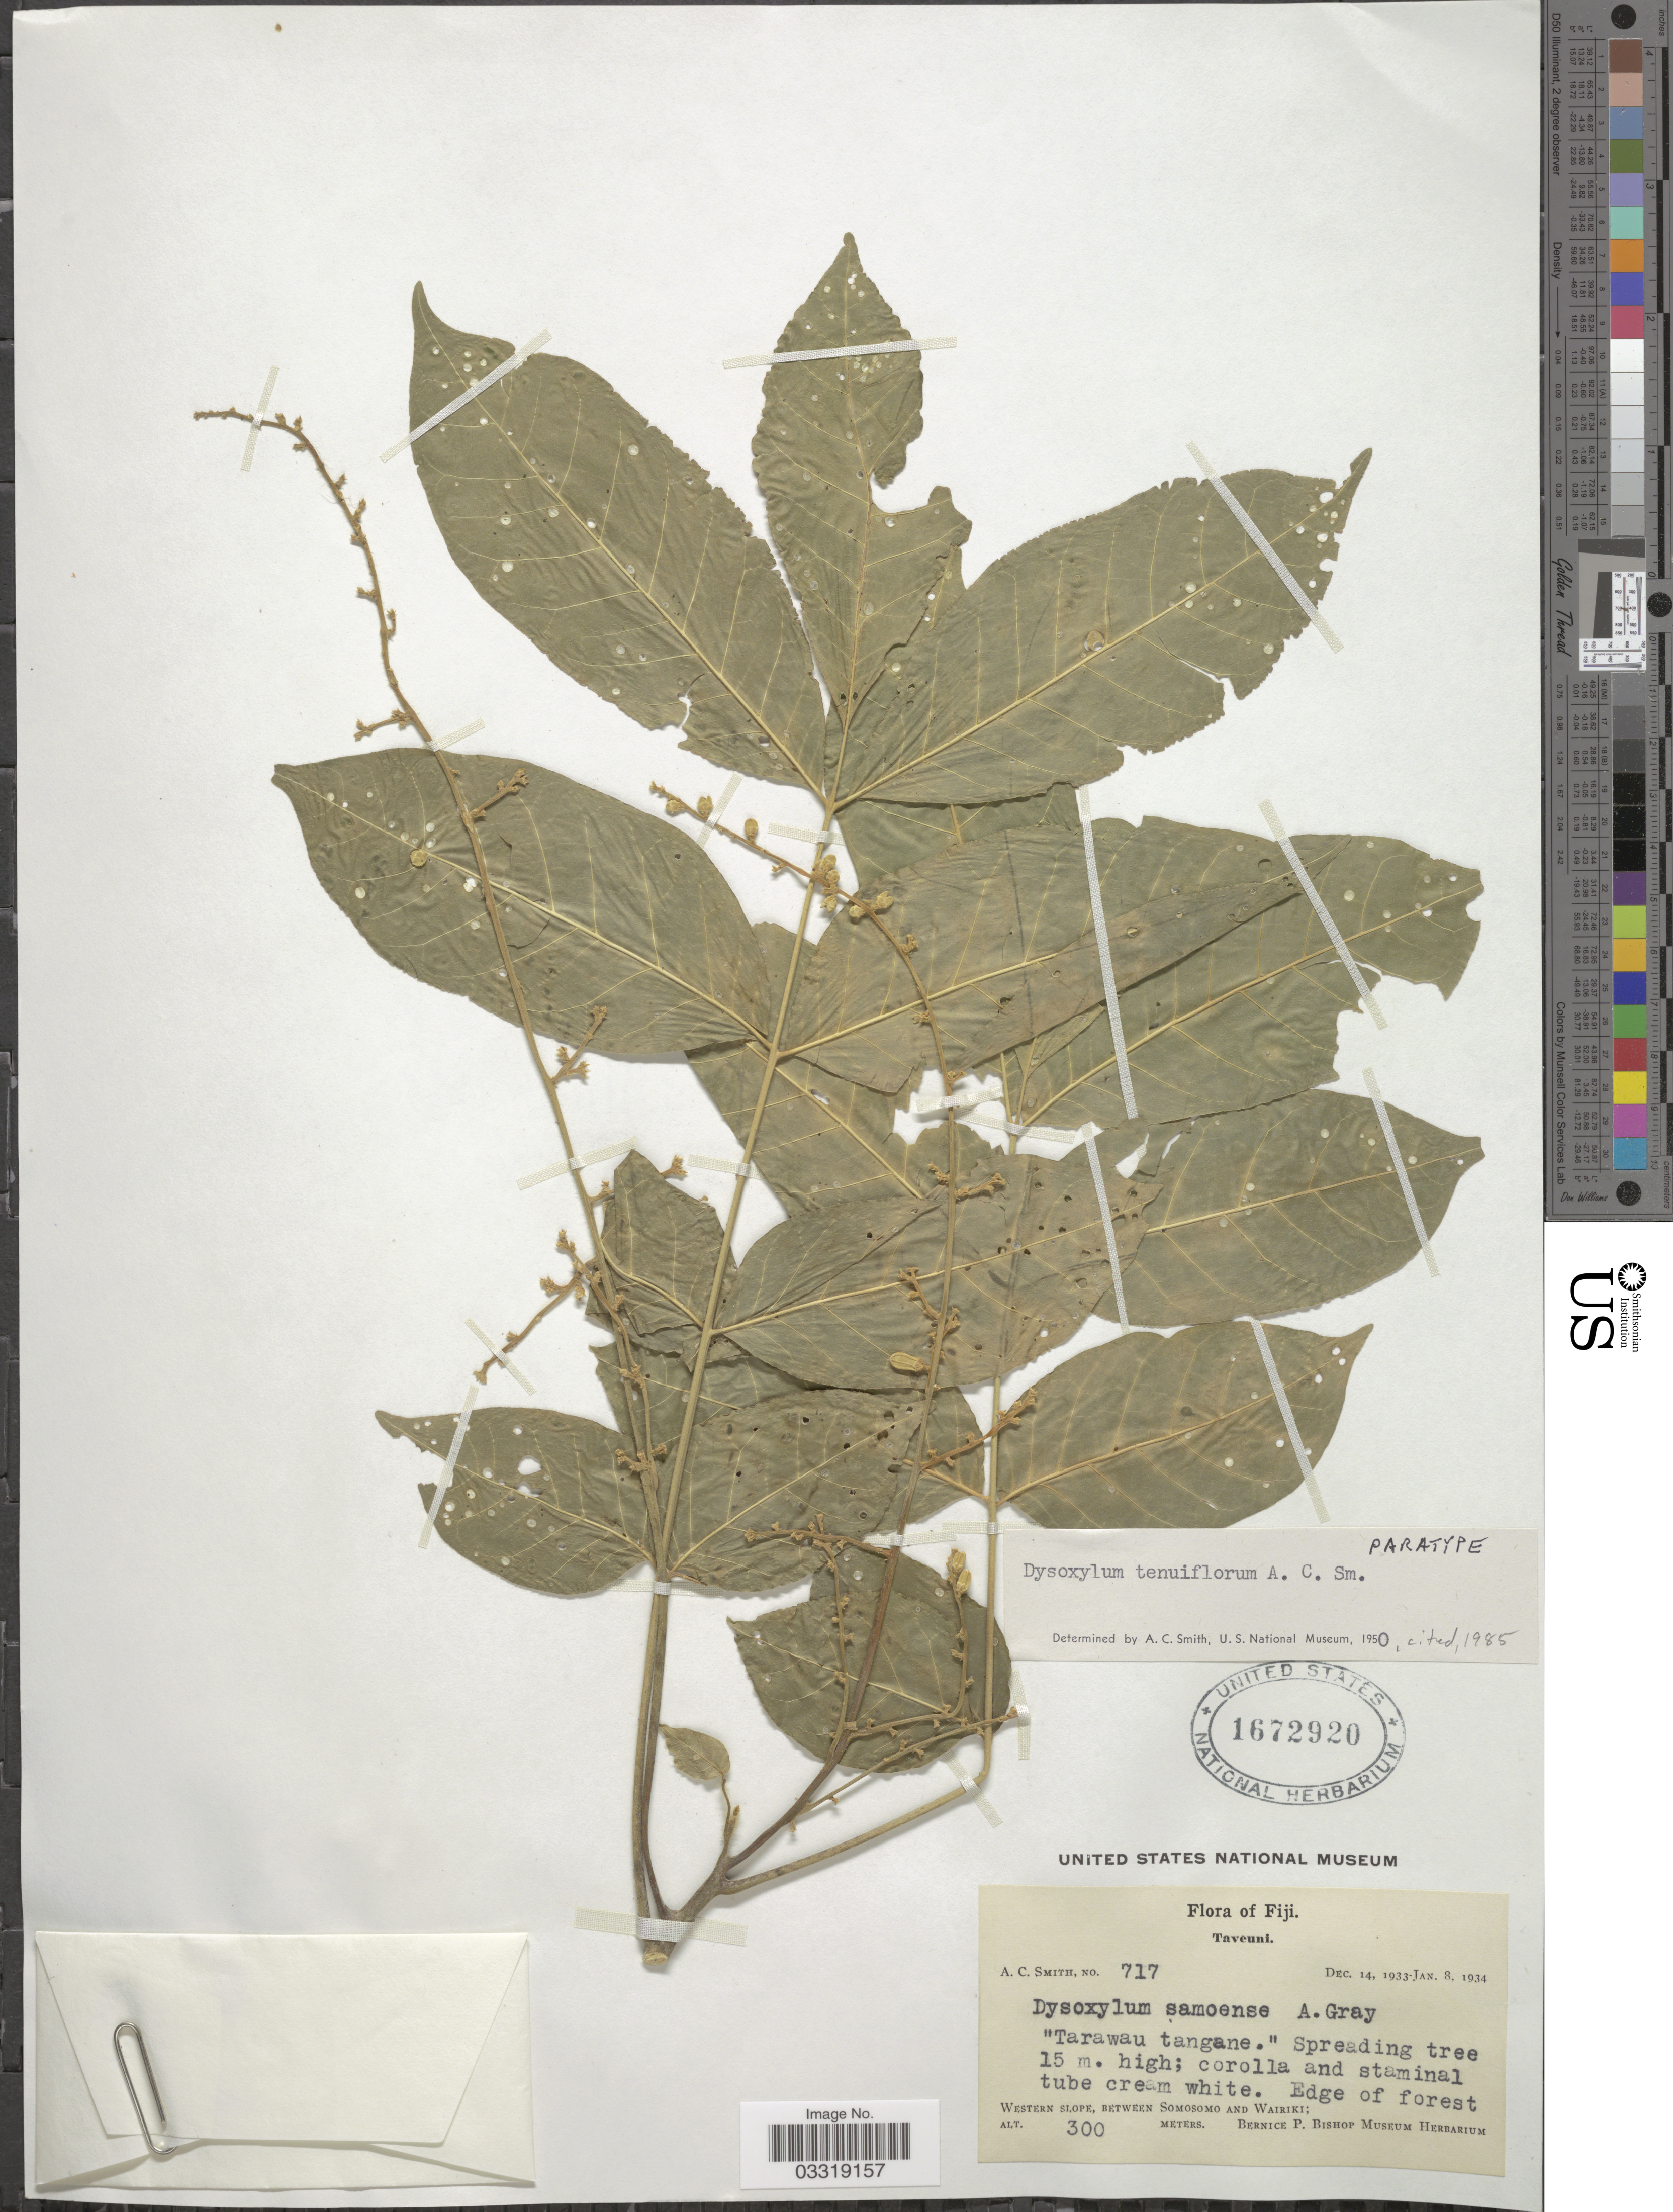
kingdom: Plantae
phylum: Tracheophyta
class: Magnoliopsida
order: Sapindales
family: Meliaceae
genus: Didymocheton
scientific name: Didymocheton tenuiflorus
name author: (A.C. Sm.) Holzmeyer & Hauenschild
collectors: A. C. Smith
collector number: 717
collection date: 1933-12-14/1934-01-08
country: Fiji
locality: Taveuni. Western slope, between Somosomo and Wairiki.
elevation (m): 300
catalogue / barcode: US 1672920